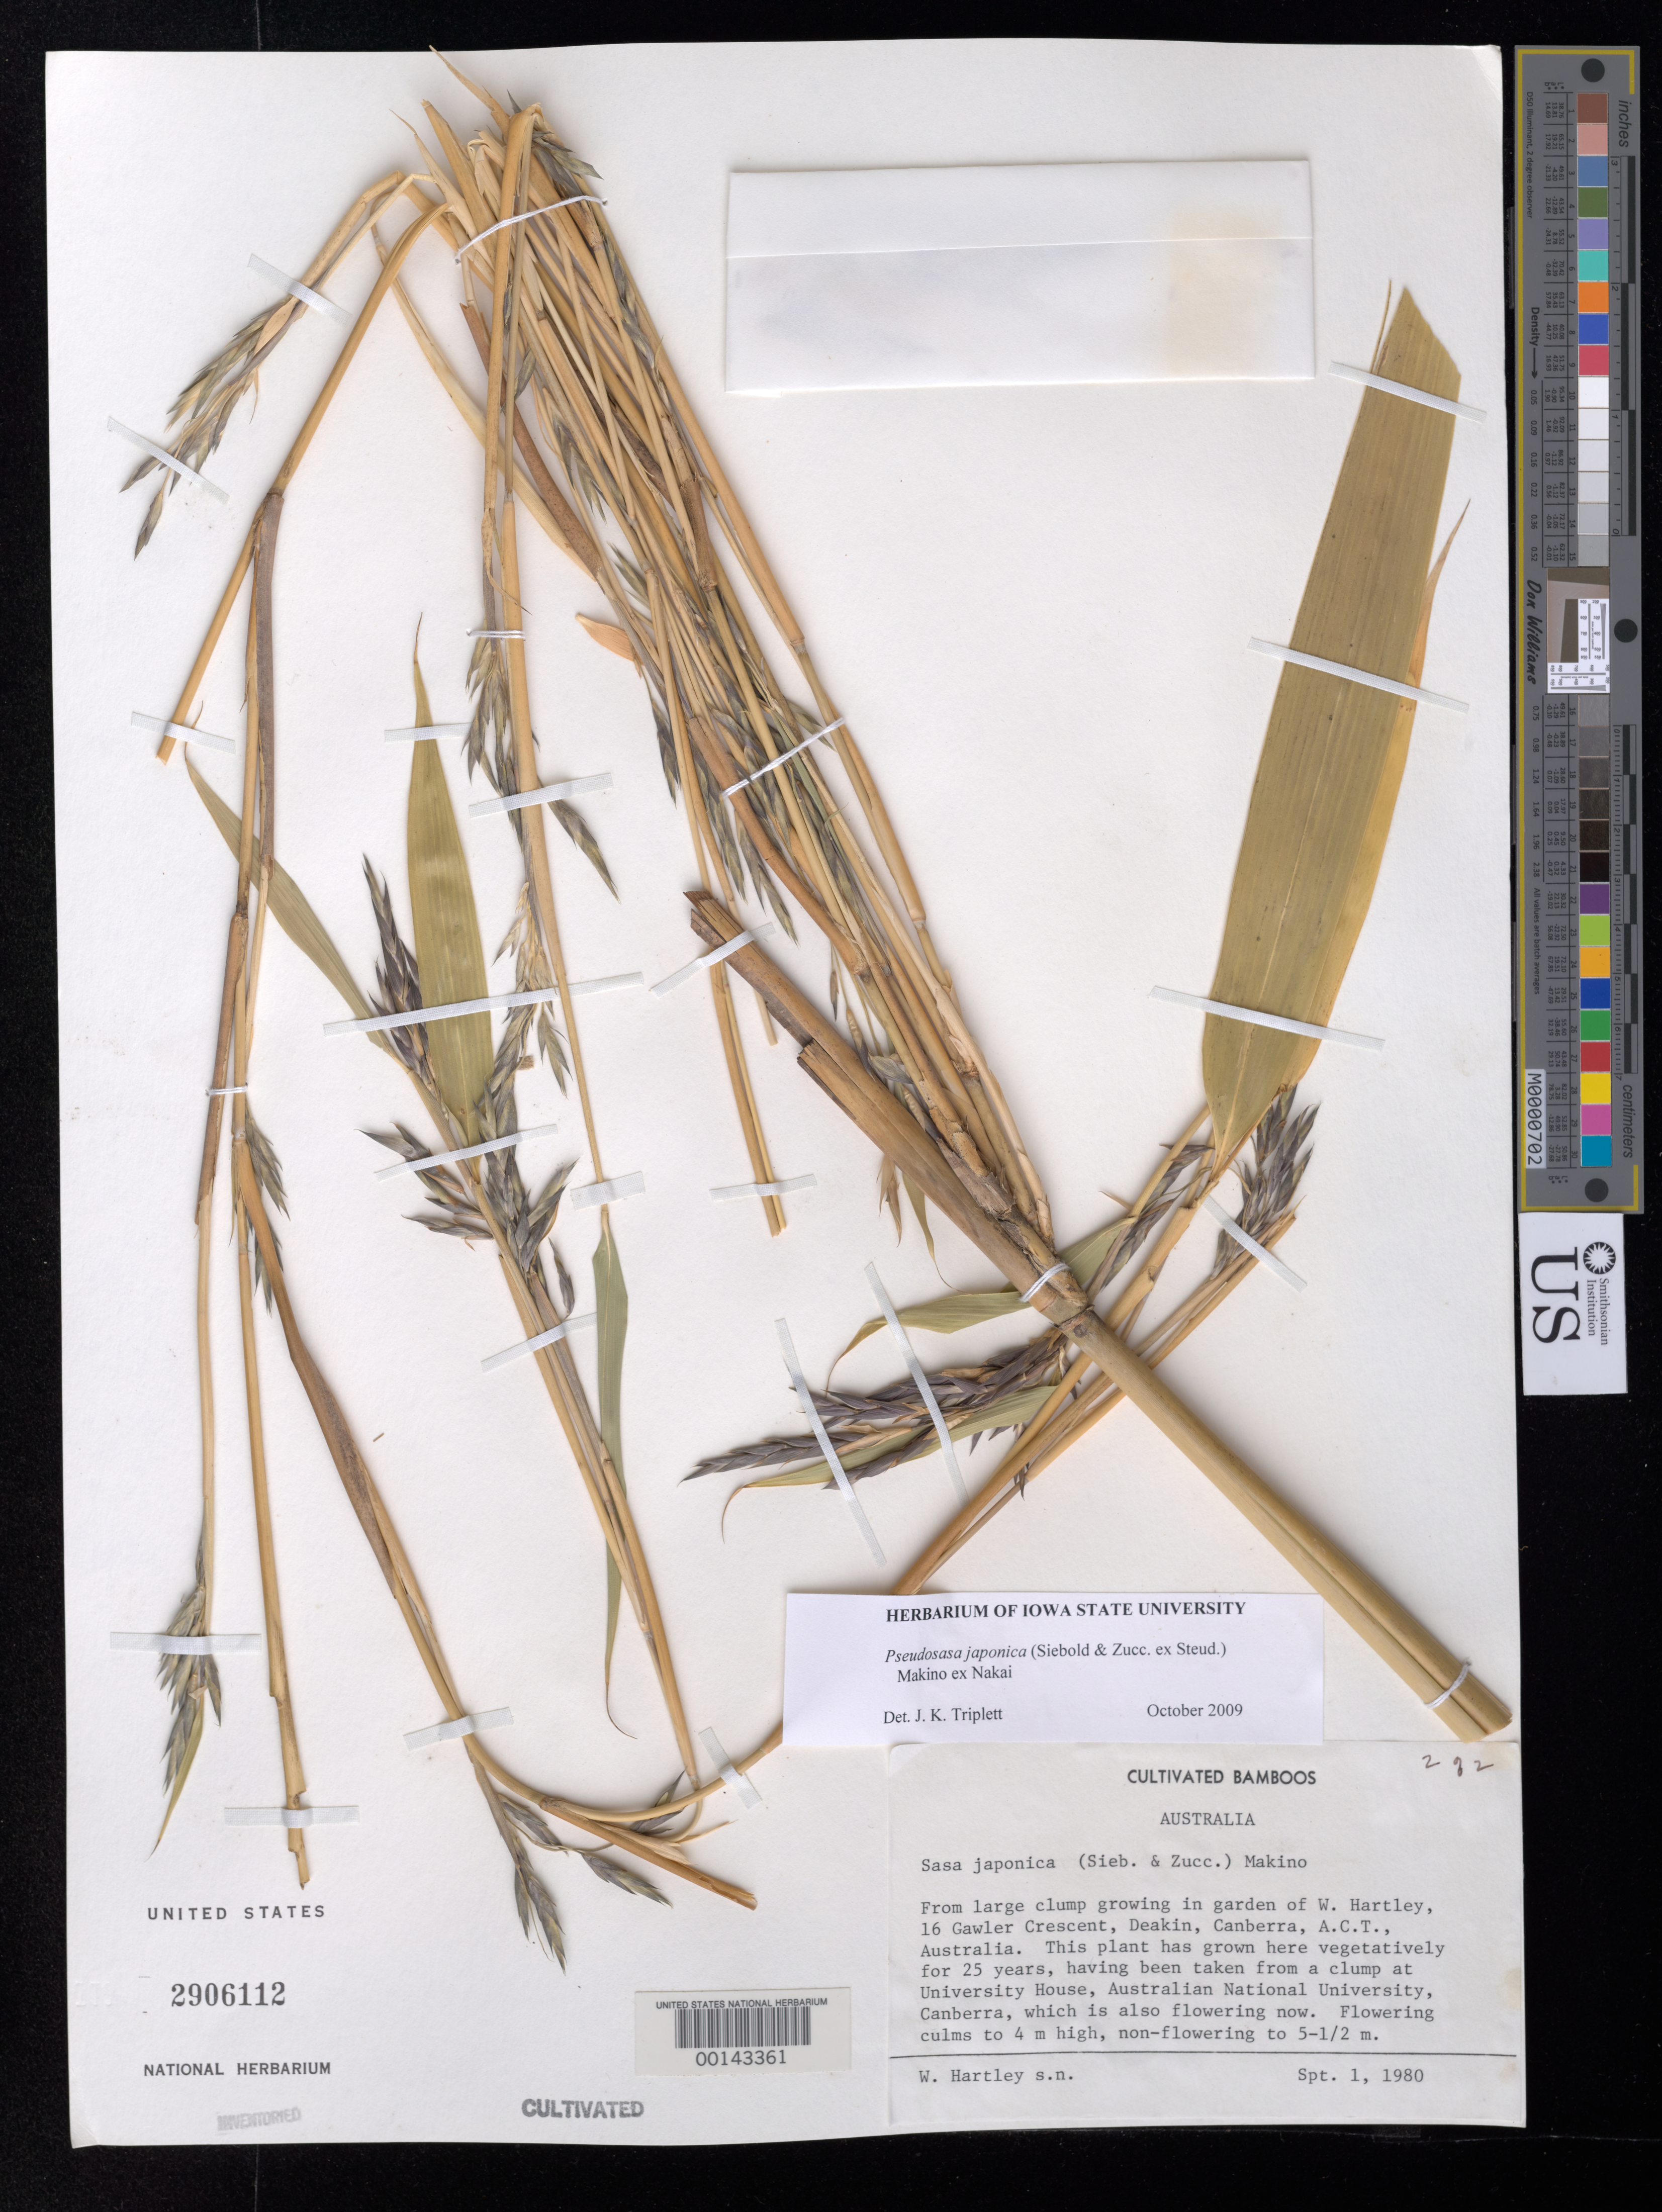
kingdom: Plantae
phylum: Tracheophyta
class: Liliopsida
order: Poales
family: Poaceae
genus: Pseudosasa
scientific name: Pseudosasa japonica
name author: (Siebold & Zucc. ex Steud.) Makino ex Nakai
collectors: W. Hartley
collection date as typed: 01 Sep 1980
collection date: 1980-09-01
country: Australia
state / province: Australian Capital Territory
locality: Canberra, deakin, gawler crescent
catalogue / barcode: US 2906112